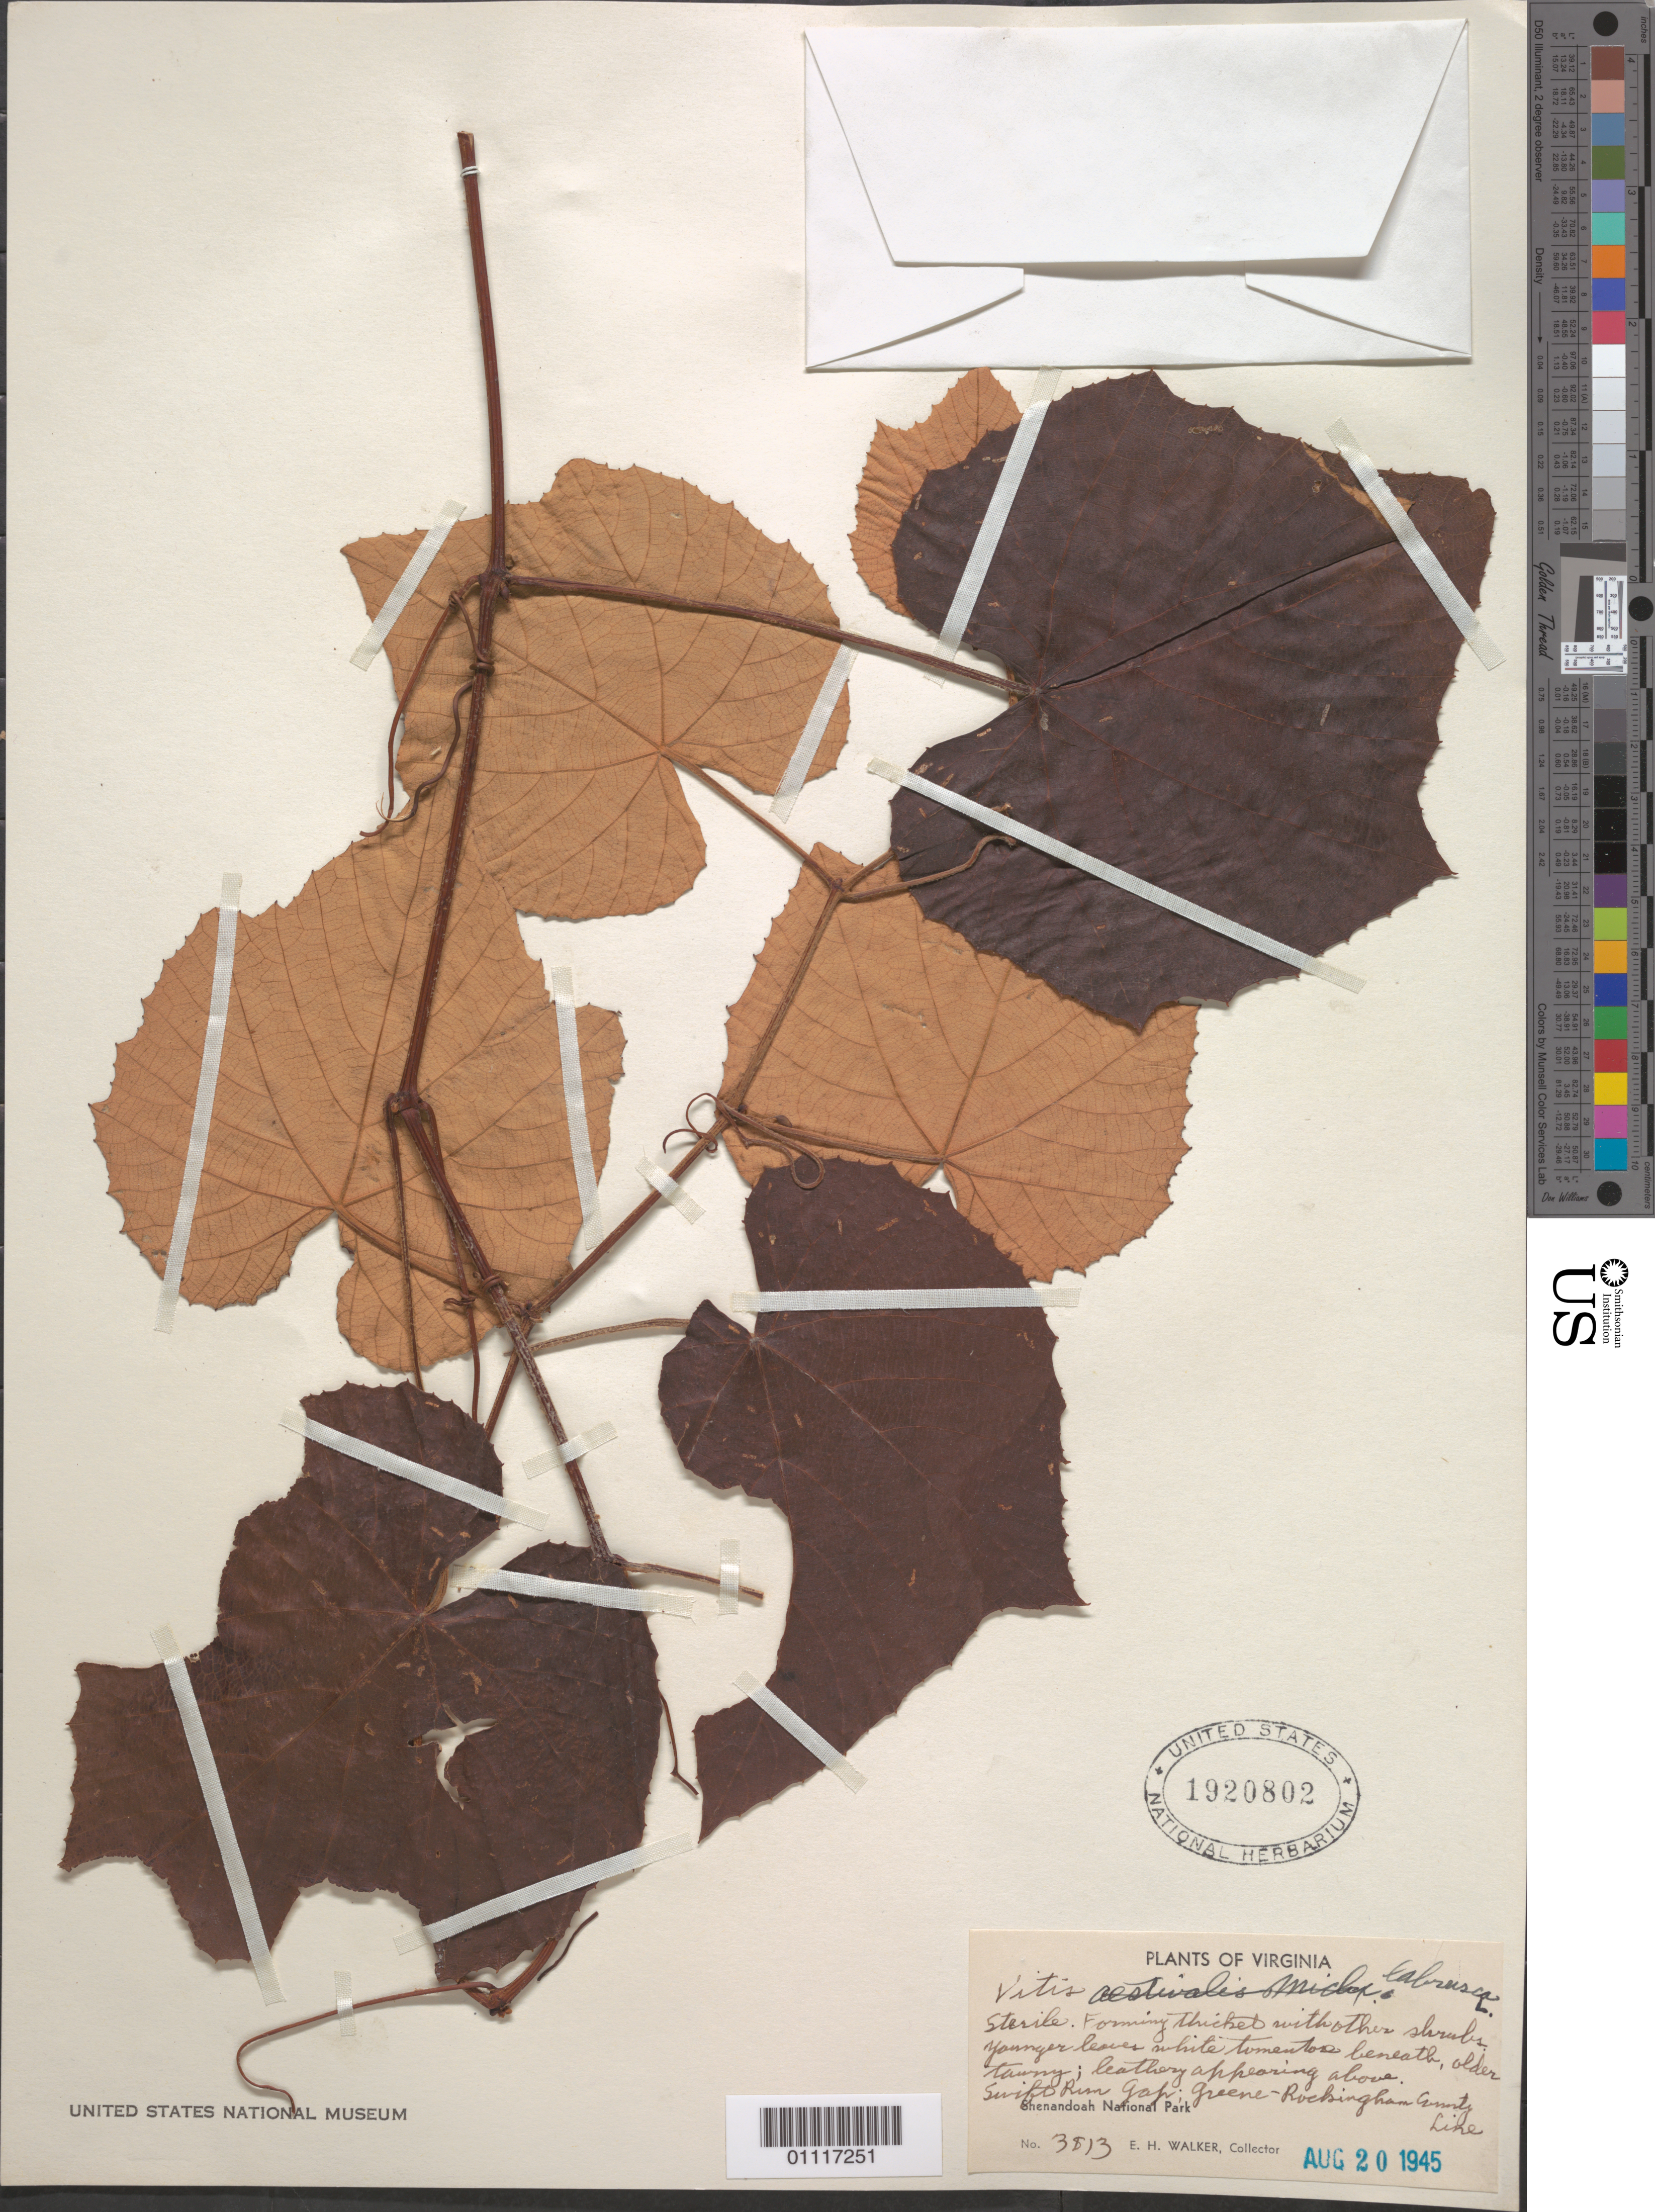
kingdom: Plantae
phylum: Tracheophyta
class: Magnoliopsida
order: Vitales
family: Vitaceae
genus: Vitis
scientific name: Vitis labrusca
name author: L.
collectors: E. H. Walker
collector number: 3813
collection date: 1945-08-20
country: United States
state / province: Virginia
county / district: Greene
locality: Shenandoah National Park, Greene-Rockingham County Line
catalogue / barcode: US 1920802